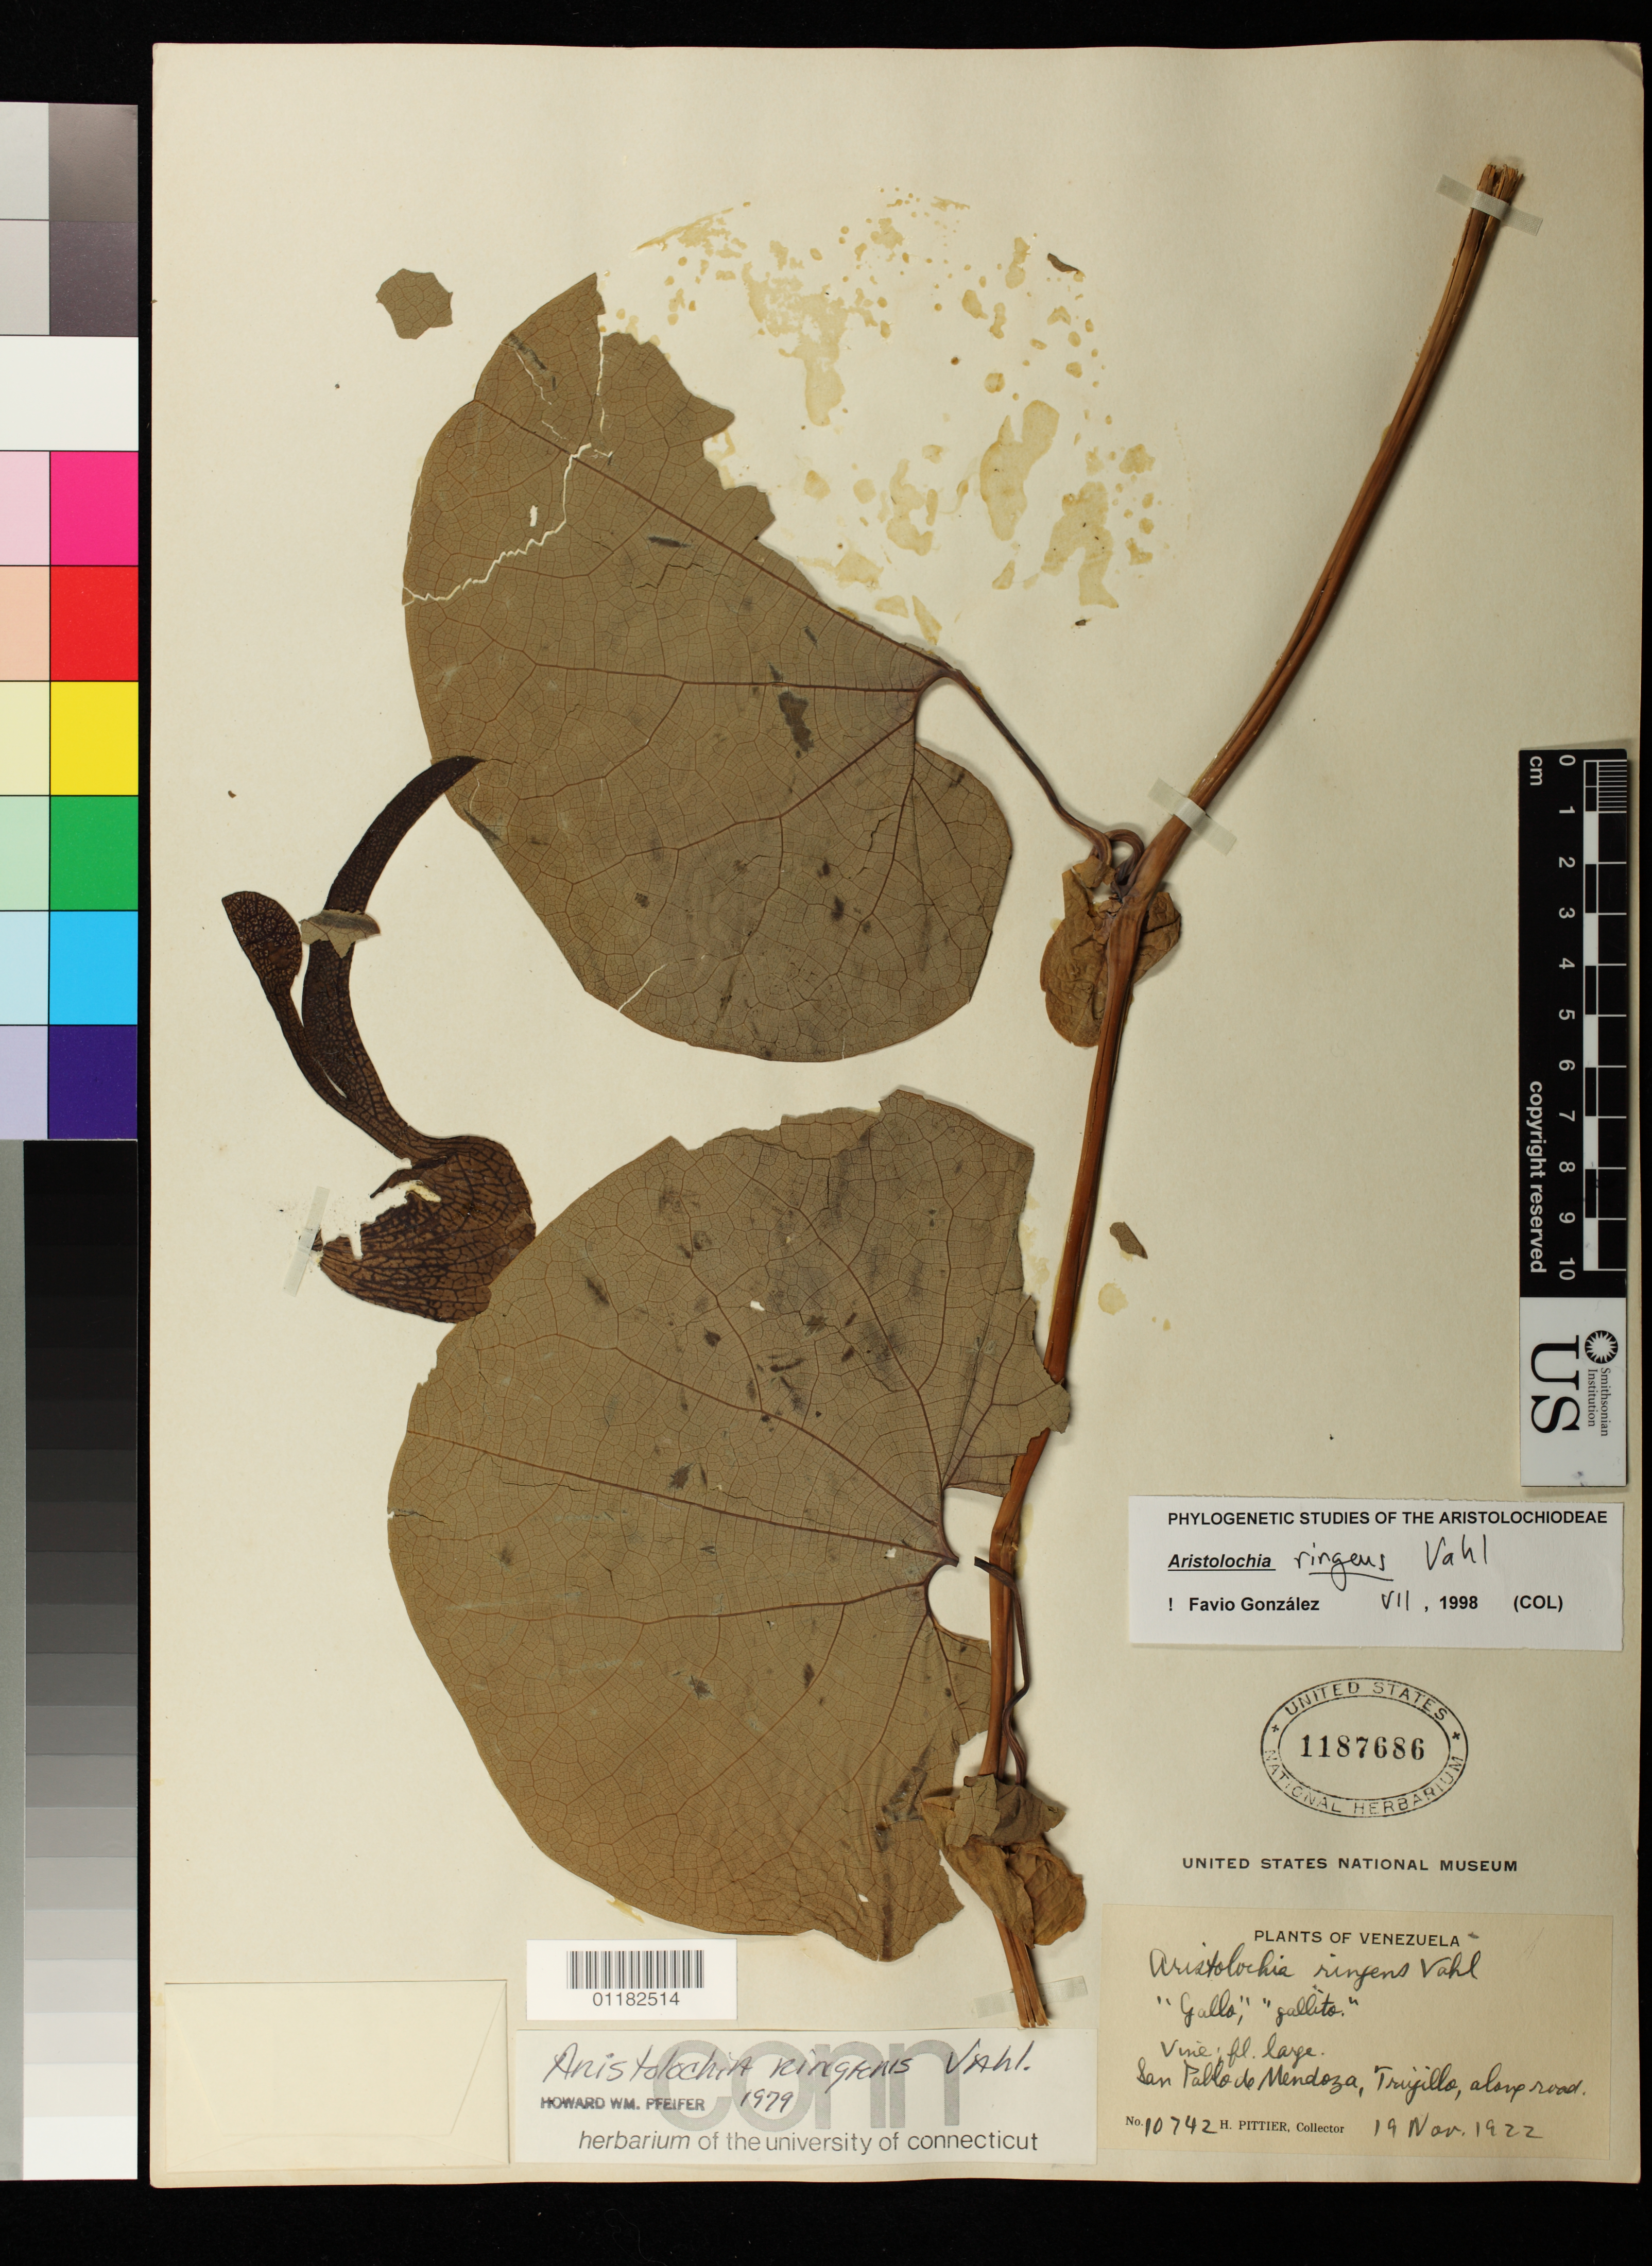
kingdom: Plantae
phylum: Tracheophyta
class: Magnoliopsida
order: Piperales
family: Aristolochiaceae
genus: Aristolochia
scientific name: Aristolochia ringens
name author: Vahl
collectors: H. F. Pittier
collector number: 10742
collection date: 1922-11-19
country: Venezuela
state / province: Trujillo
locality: San Pablo de Mendoza, Trujillo, along road.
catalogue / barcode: US 1187686